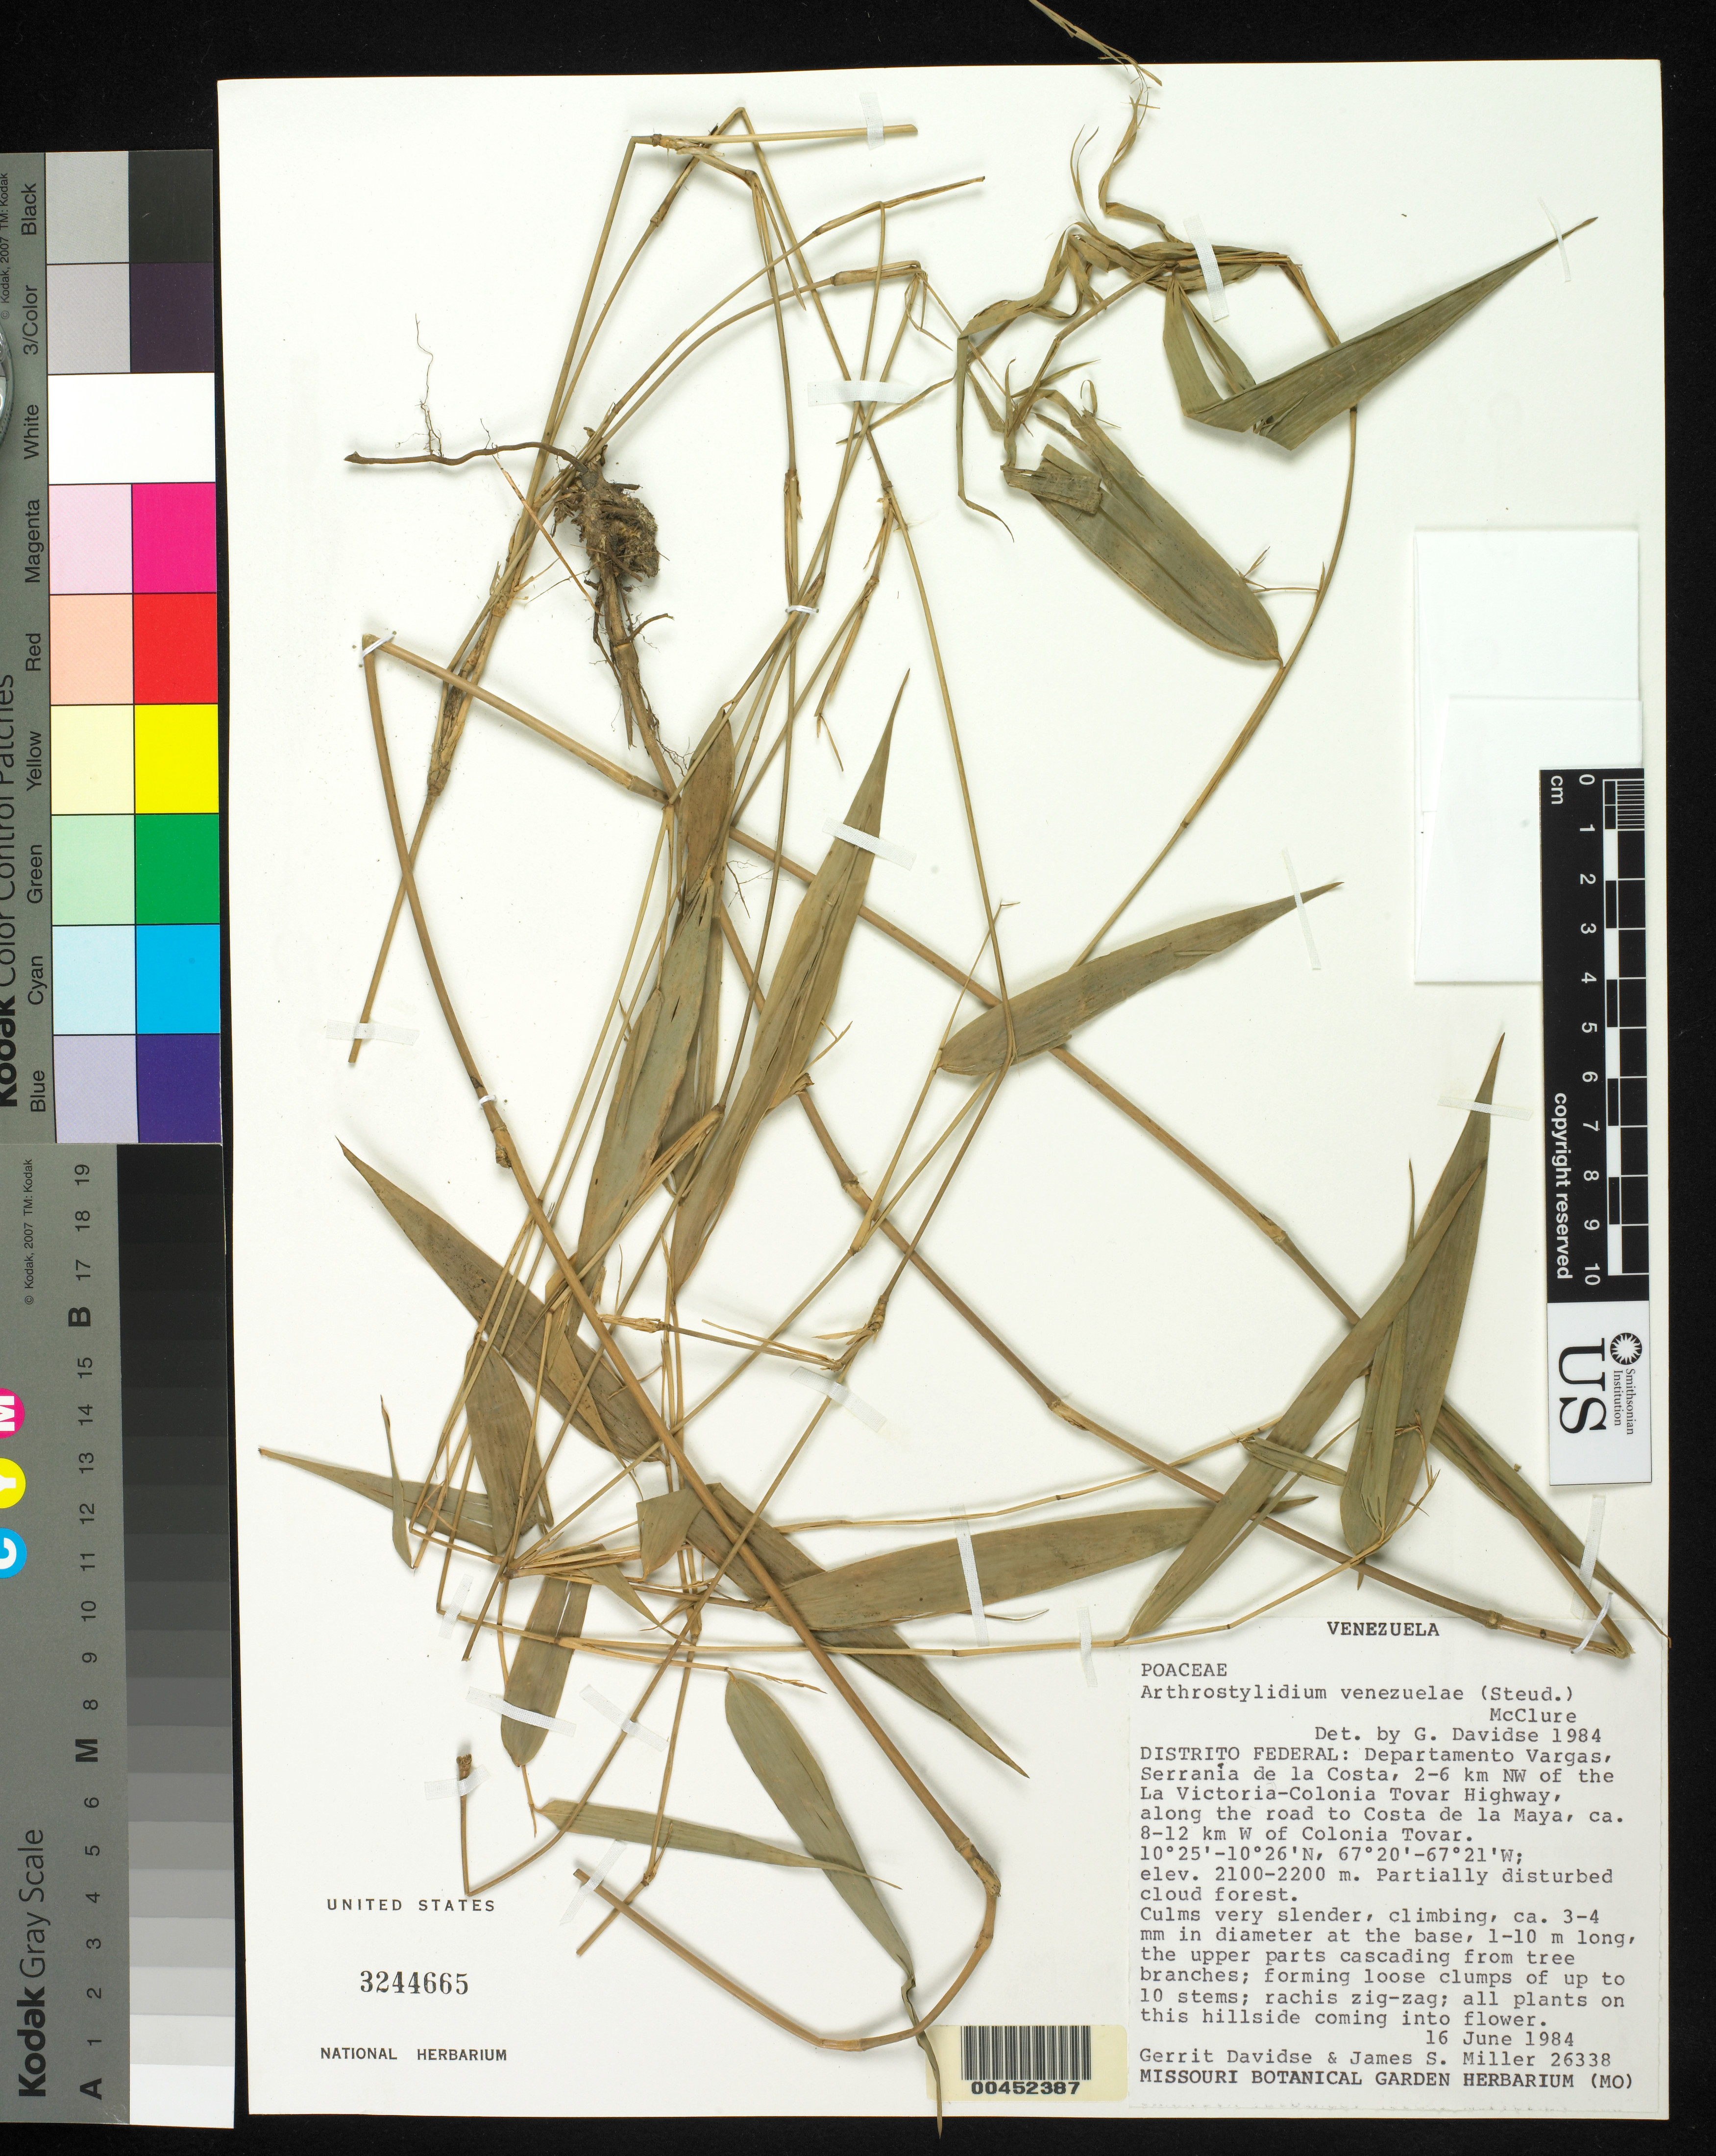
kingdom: Plantae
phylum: Tracheophyta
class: Liliopsida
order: Poales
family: Poaceae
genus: Arthrostylidium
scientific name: Arthrostylidium venezuelae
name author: (Steud.) McClure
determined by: Davidse, Gerrit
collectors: G. Davidse & J. S. Miller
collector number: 26338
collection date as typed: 16 Jun 1984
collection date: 1984-06-16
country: Venezuela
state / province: Vargas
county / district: Vargas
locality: Serrania de la costa, 2 - 6 km nw of the la victoria - colonia hwy, along rd to costa de la maya, 8 - 12 km w of colonia tovar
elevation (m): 2100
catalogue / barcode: US 3244665